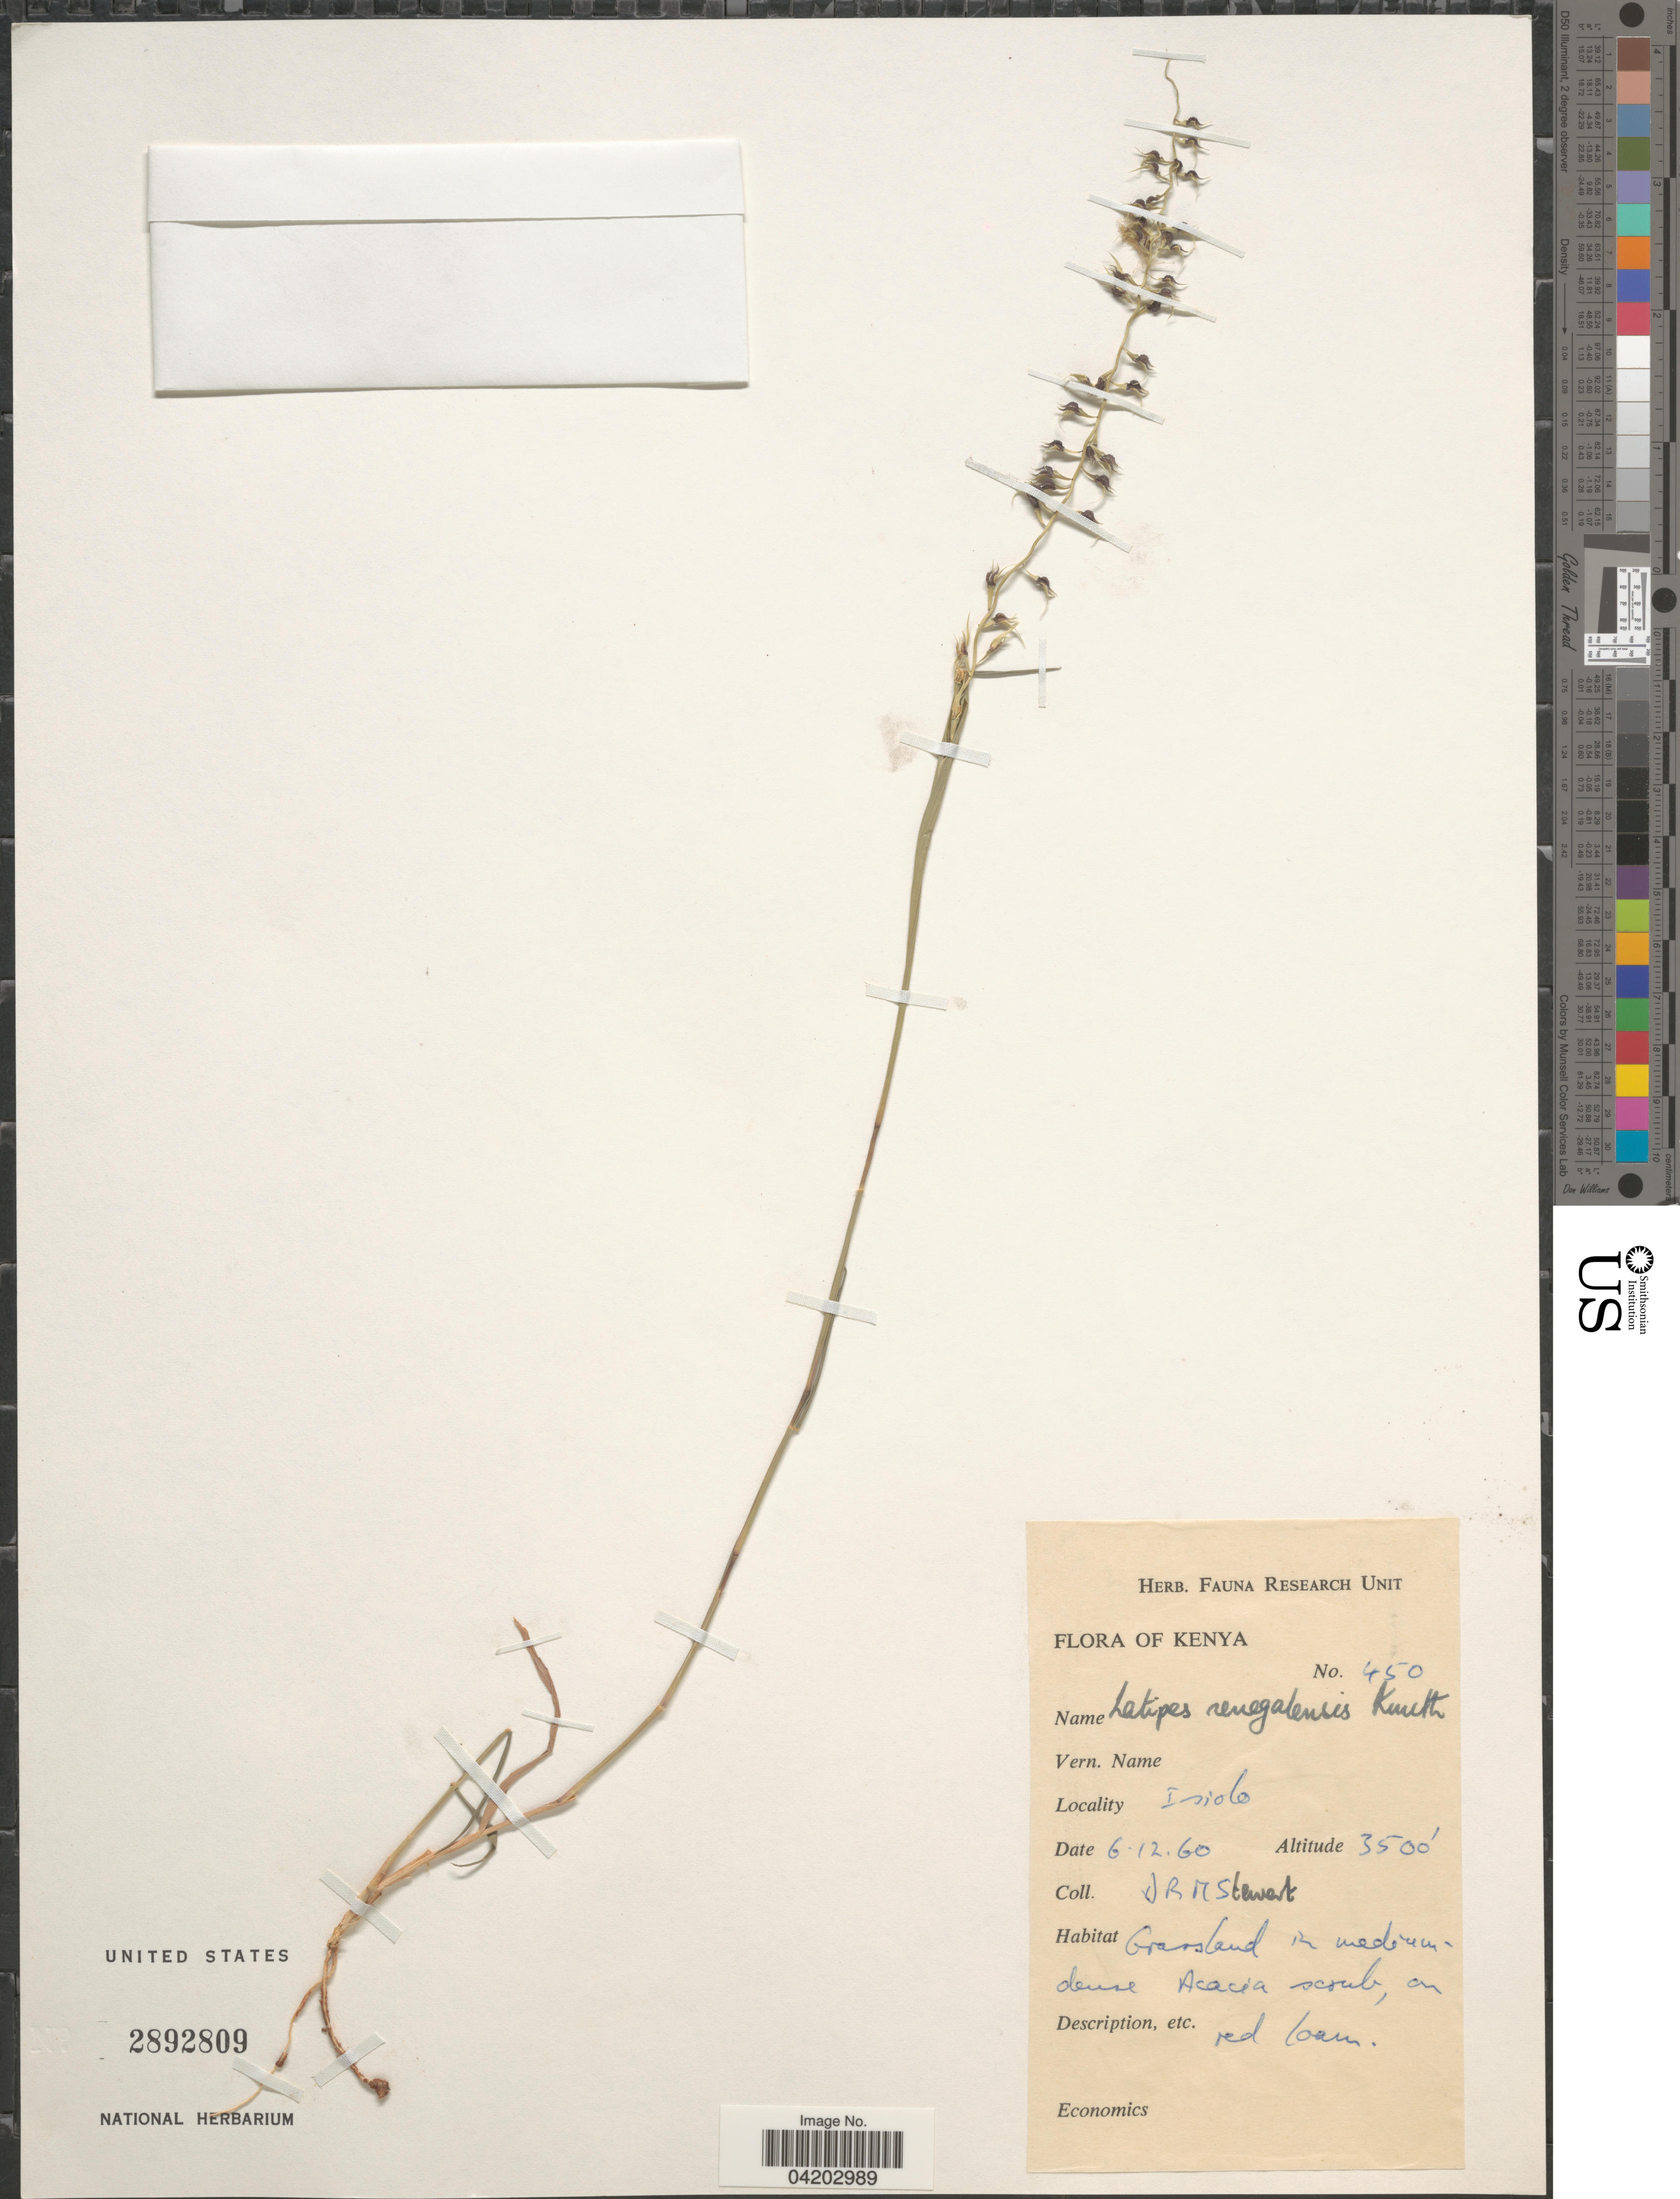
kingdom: Plantae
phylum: Tracheophyta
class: Liliopsida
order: Poales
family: Poaceae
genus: Leptothrium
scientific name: Leptothrium senegalense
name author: (Kunth) Clayton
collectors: J. Stewart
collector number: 450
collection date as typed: Transcribed d/m/y: 6/12/60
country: Kenya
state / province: Isiolo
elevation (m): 1067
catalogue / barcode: US 2892908